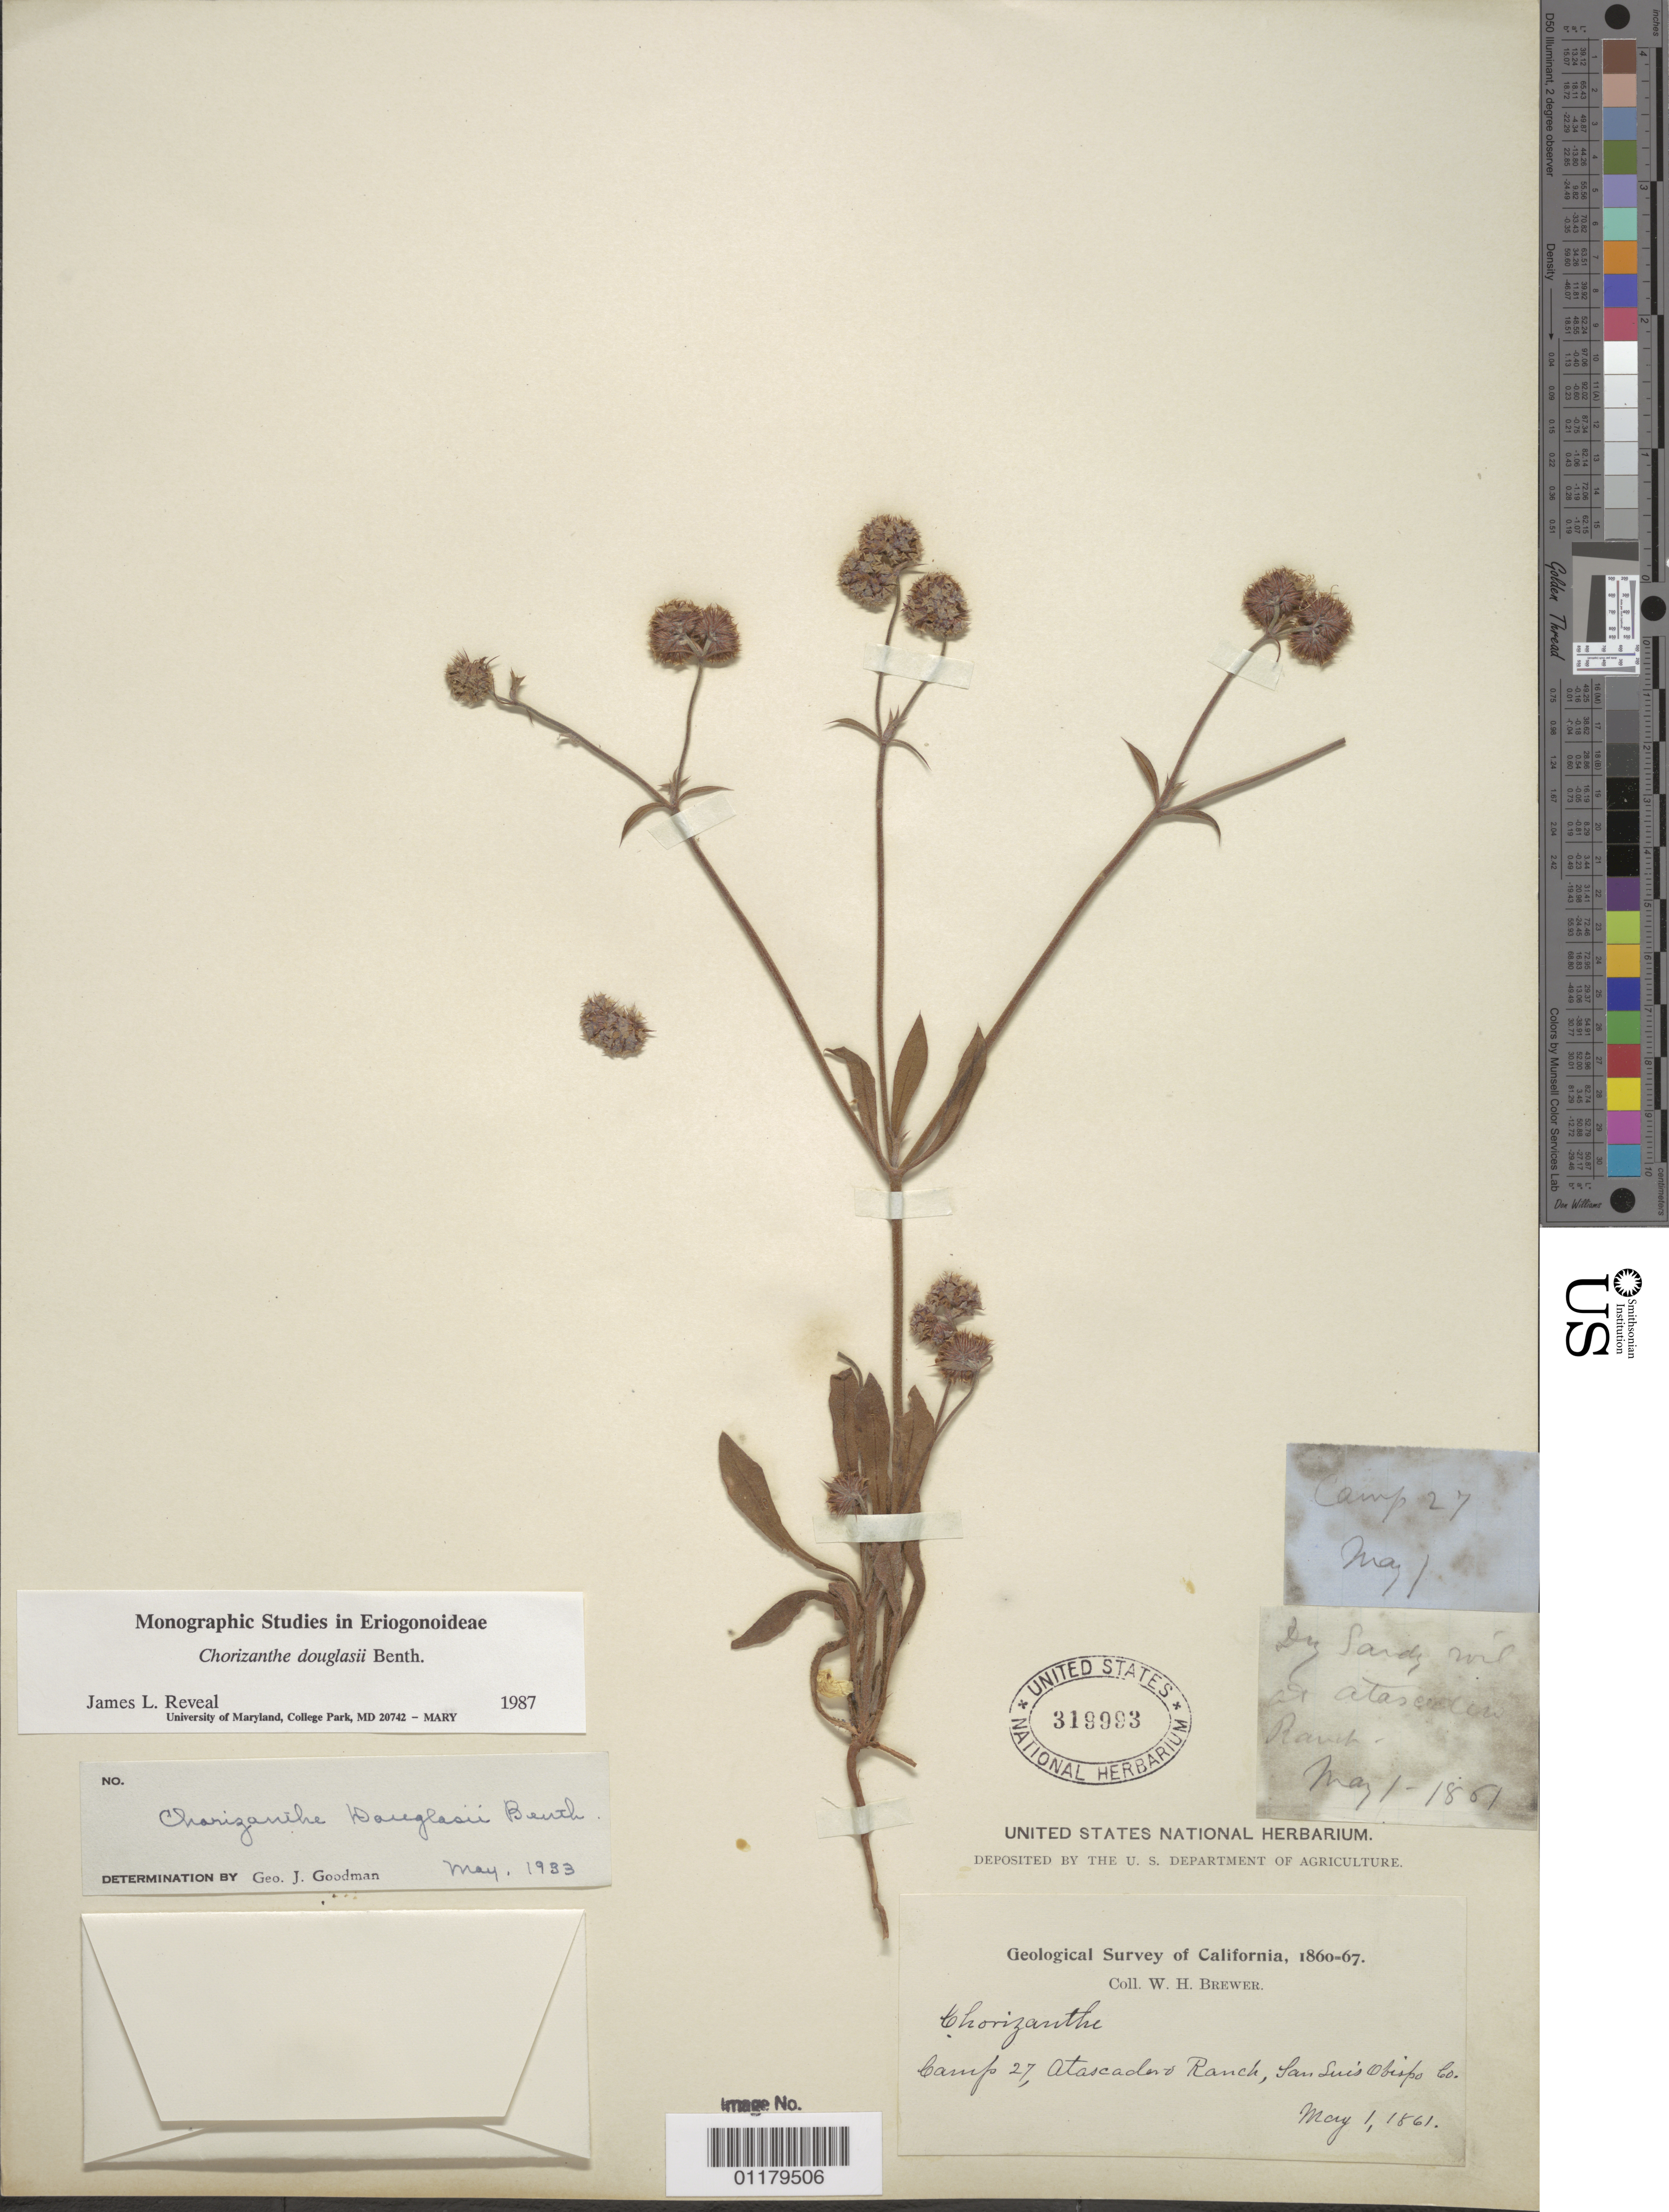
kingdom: Plantae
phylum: Tracheophyta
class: Magnoliopsida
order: Caryophyllales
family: Polygonaceae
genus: Chorizanthe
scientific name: Chorizanthe douglasii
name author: Benth.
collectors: W. H. Brewer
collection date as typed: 01 May 1861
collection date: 1861-05-01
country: United States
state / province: California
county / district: San Luis Obispo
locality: Camp 27, Atascadero Ranch.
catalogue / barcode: US 319993